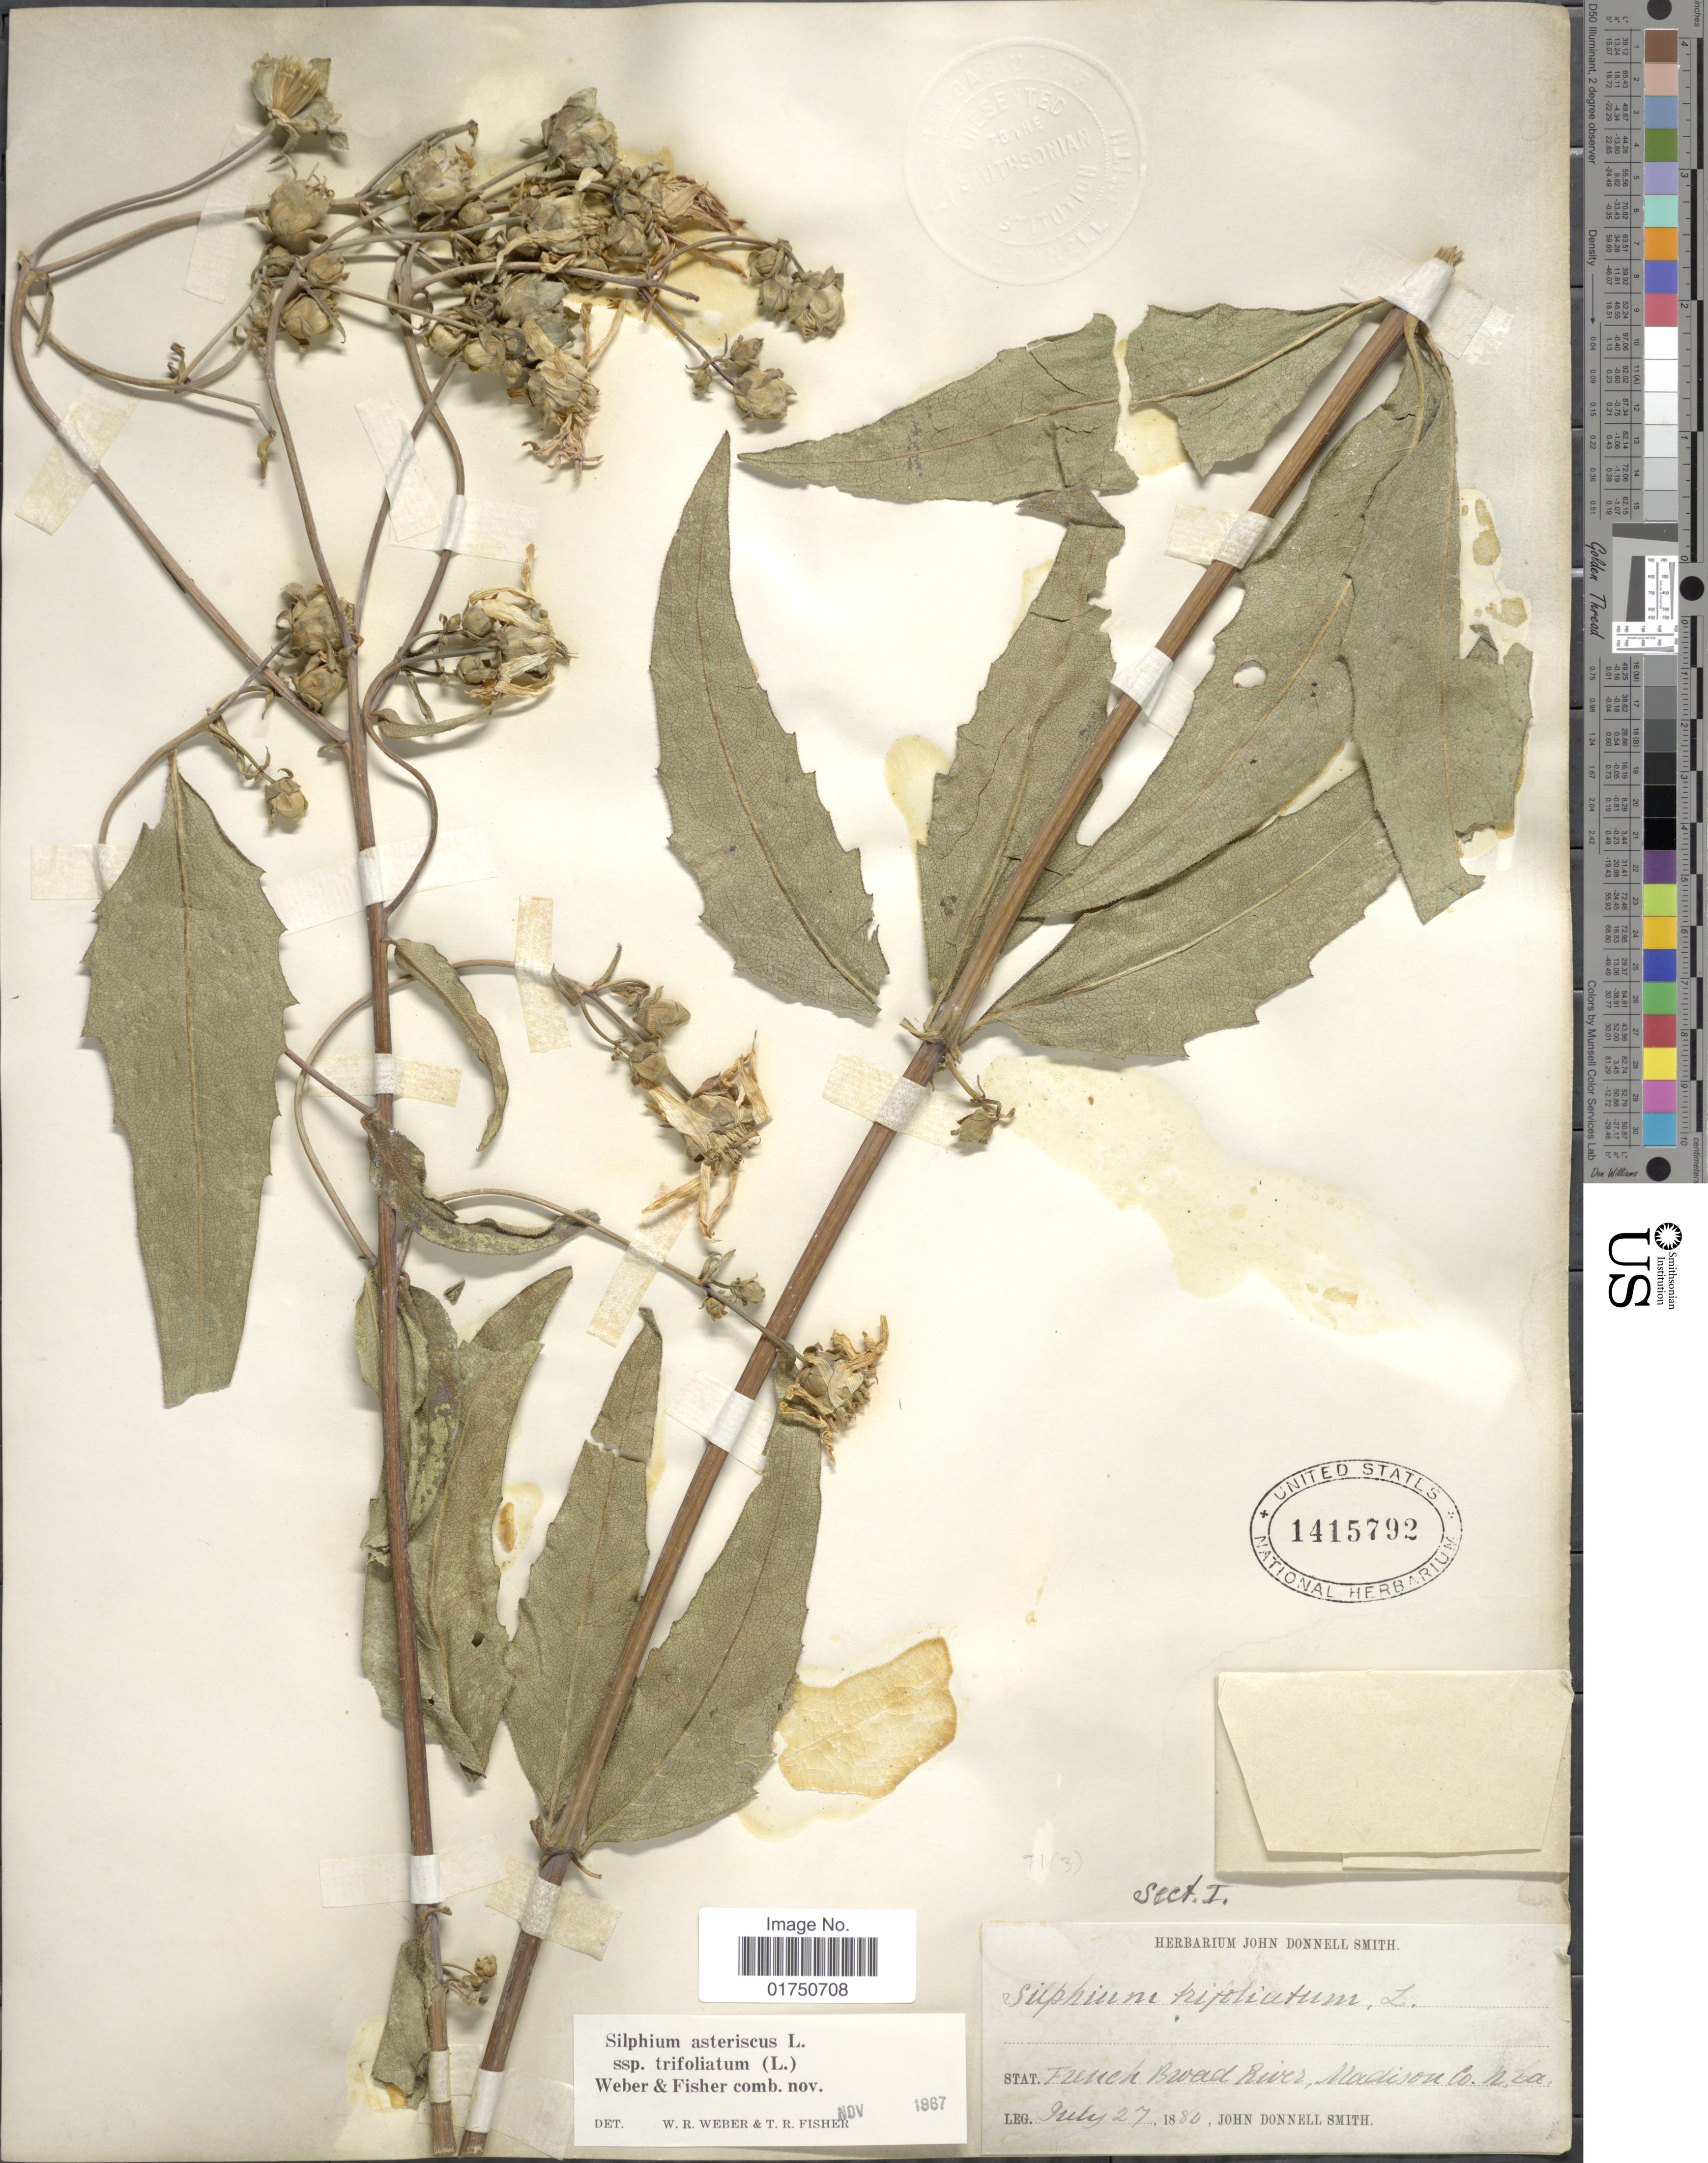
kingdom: Plantae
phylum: Tracheophyta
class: Magnoliopsida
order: Asterales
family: Asteraceae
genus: Silphium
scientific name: Silphium asteriscus var. trifoliatum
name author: (L.) Clevinger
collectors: J. Donnell Smith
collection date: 1880-07-27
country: United States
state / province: North Carolina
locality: French Broad River, madison Co., N. Ca.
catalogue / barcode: US 1415792